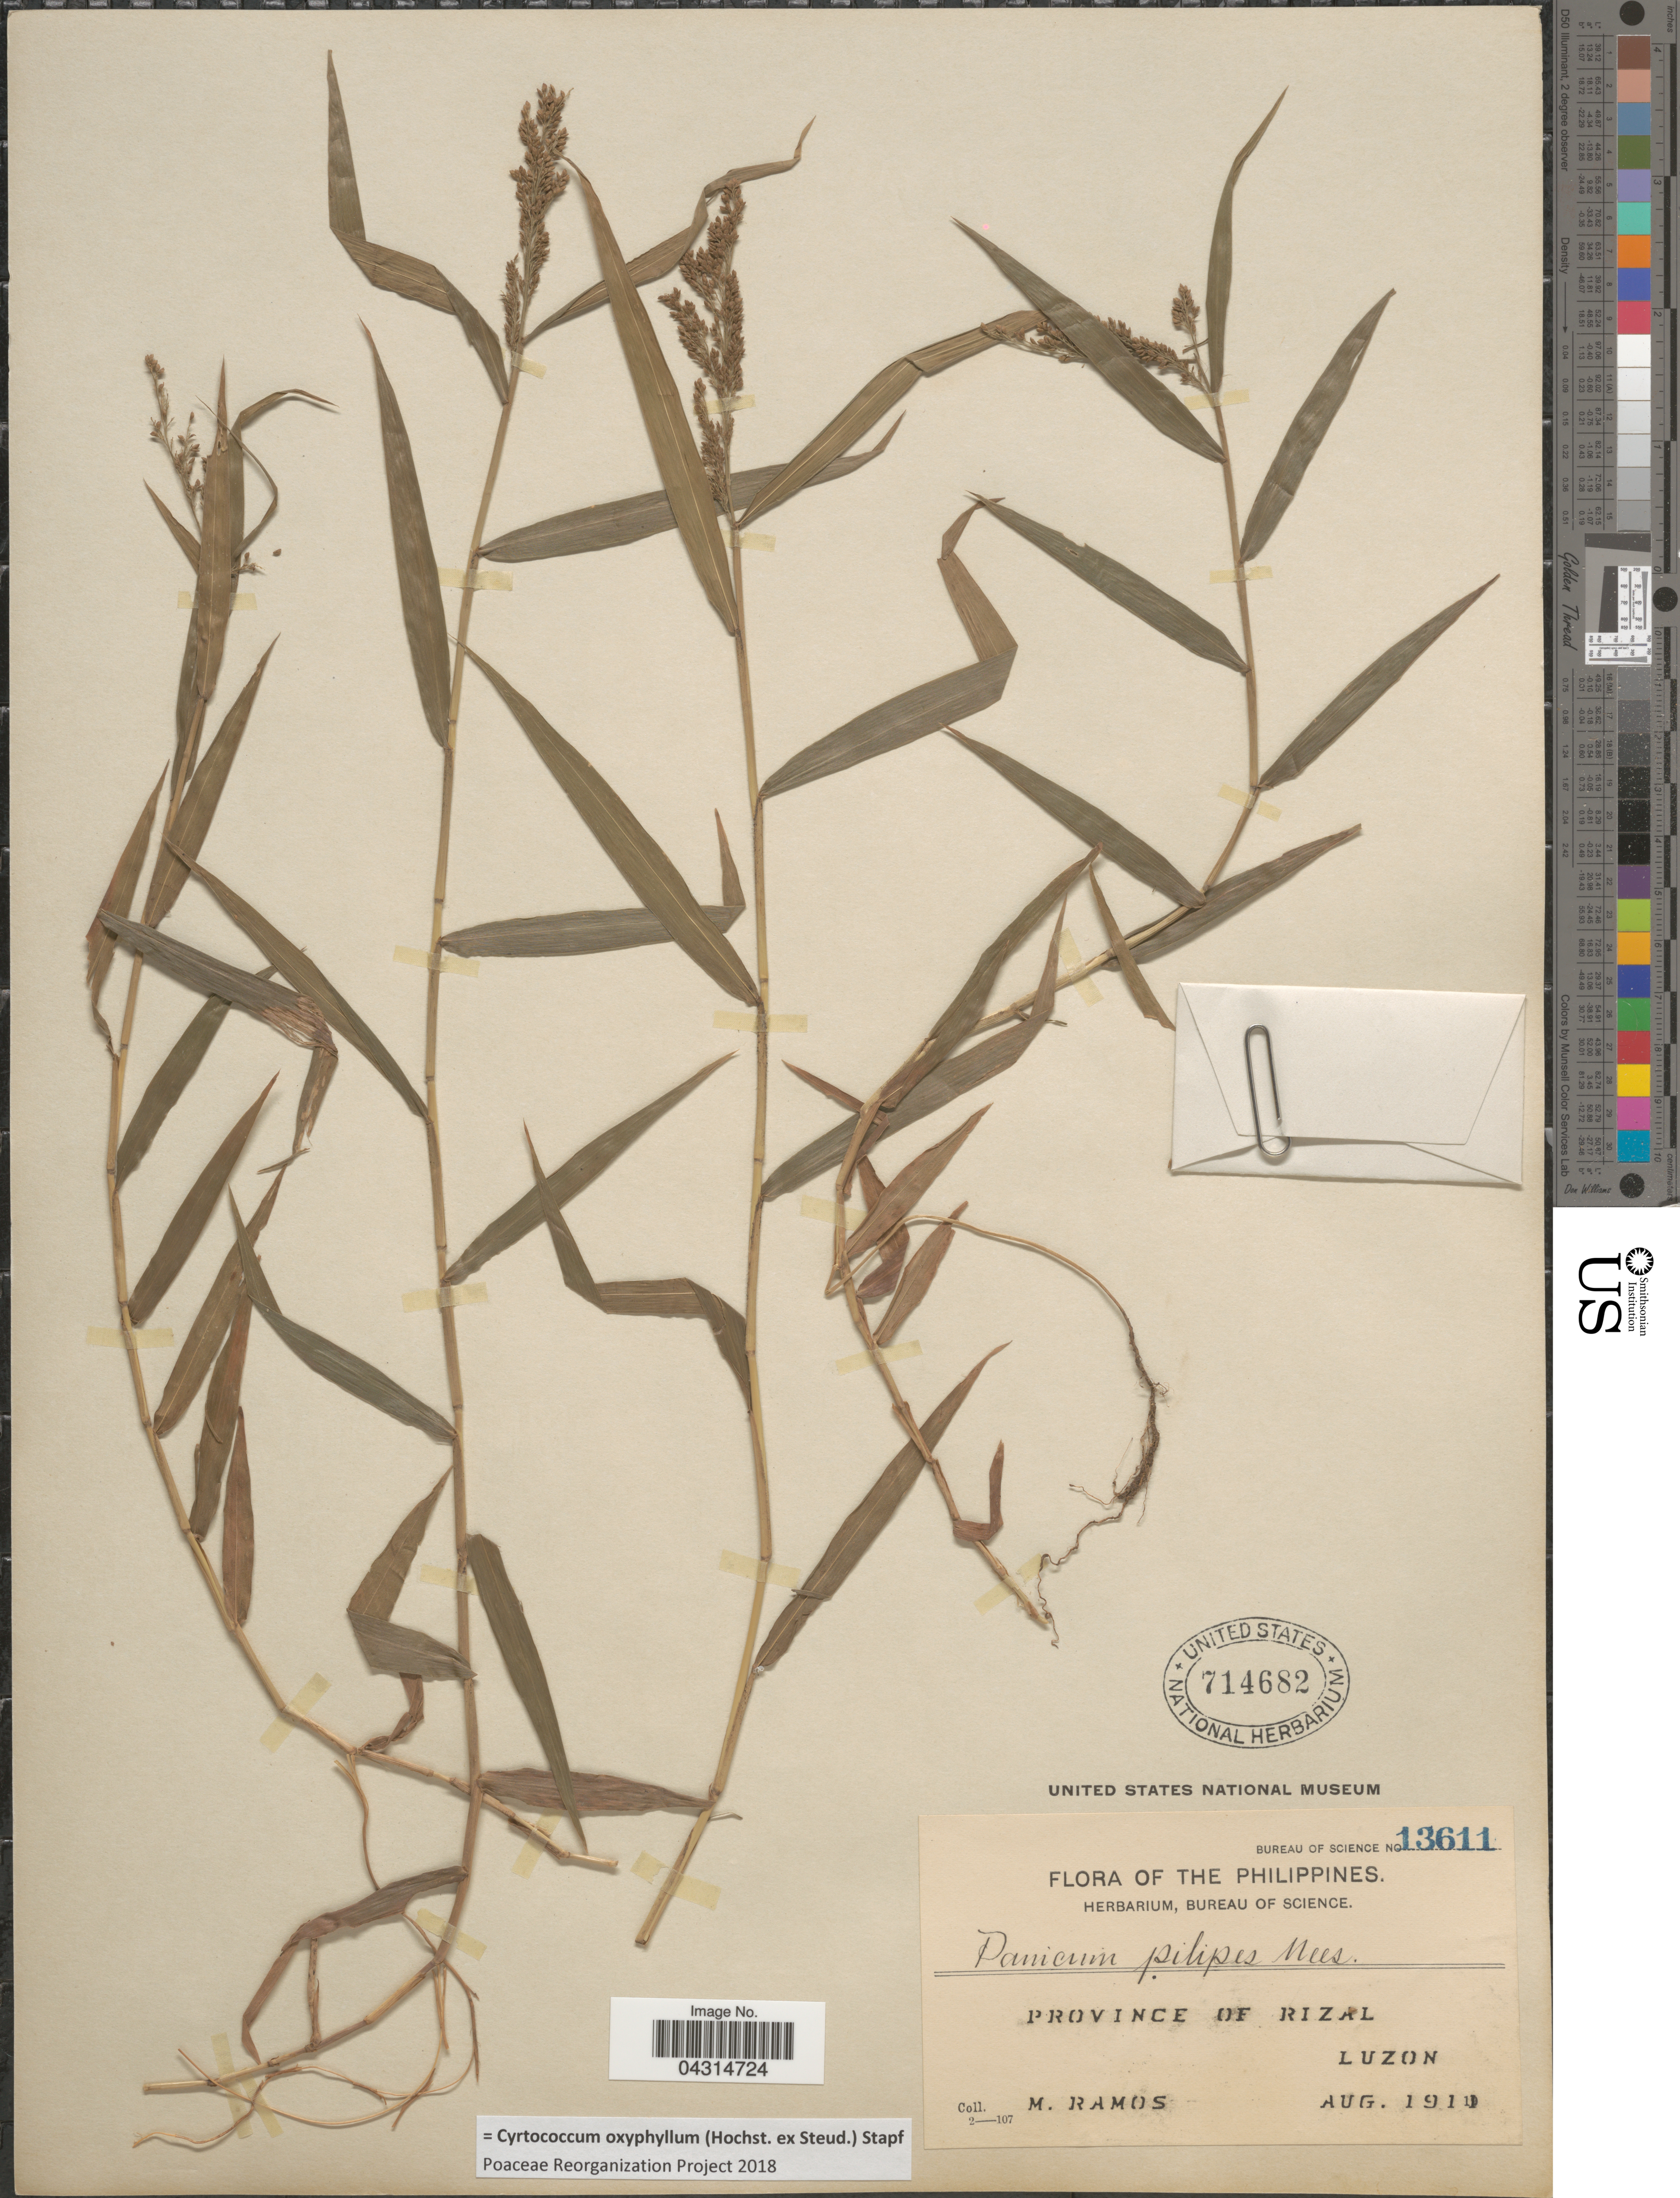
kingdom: Plantae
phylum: Tracheophyta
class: Liliopsida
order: Poales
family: Poaceae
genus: Cyrtococcum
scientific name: Cyrtococcum oxyphyllum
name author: (Steud.) Stapf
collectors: M. Ramos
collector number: Bureau of Science 13611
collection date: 1911-08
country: Philippines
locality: Province of Rizal, Luzon.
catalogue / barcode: US 714682